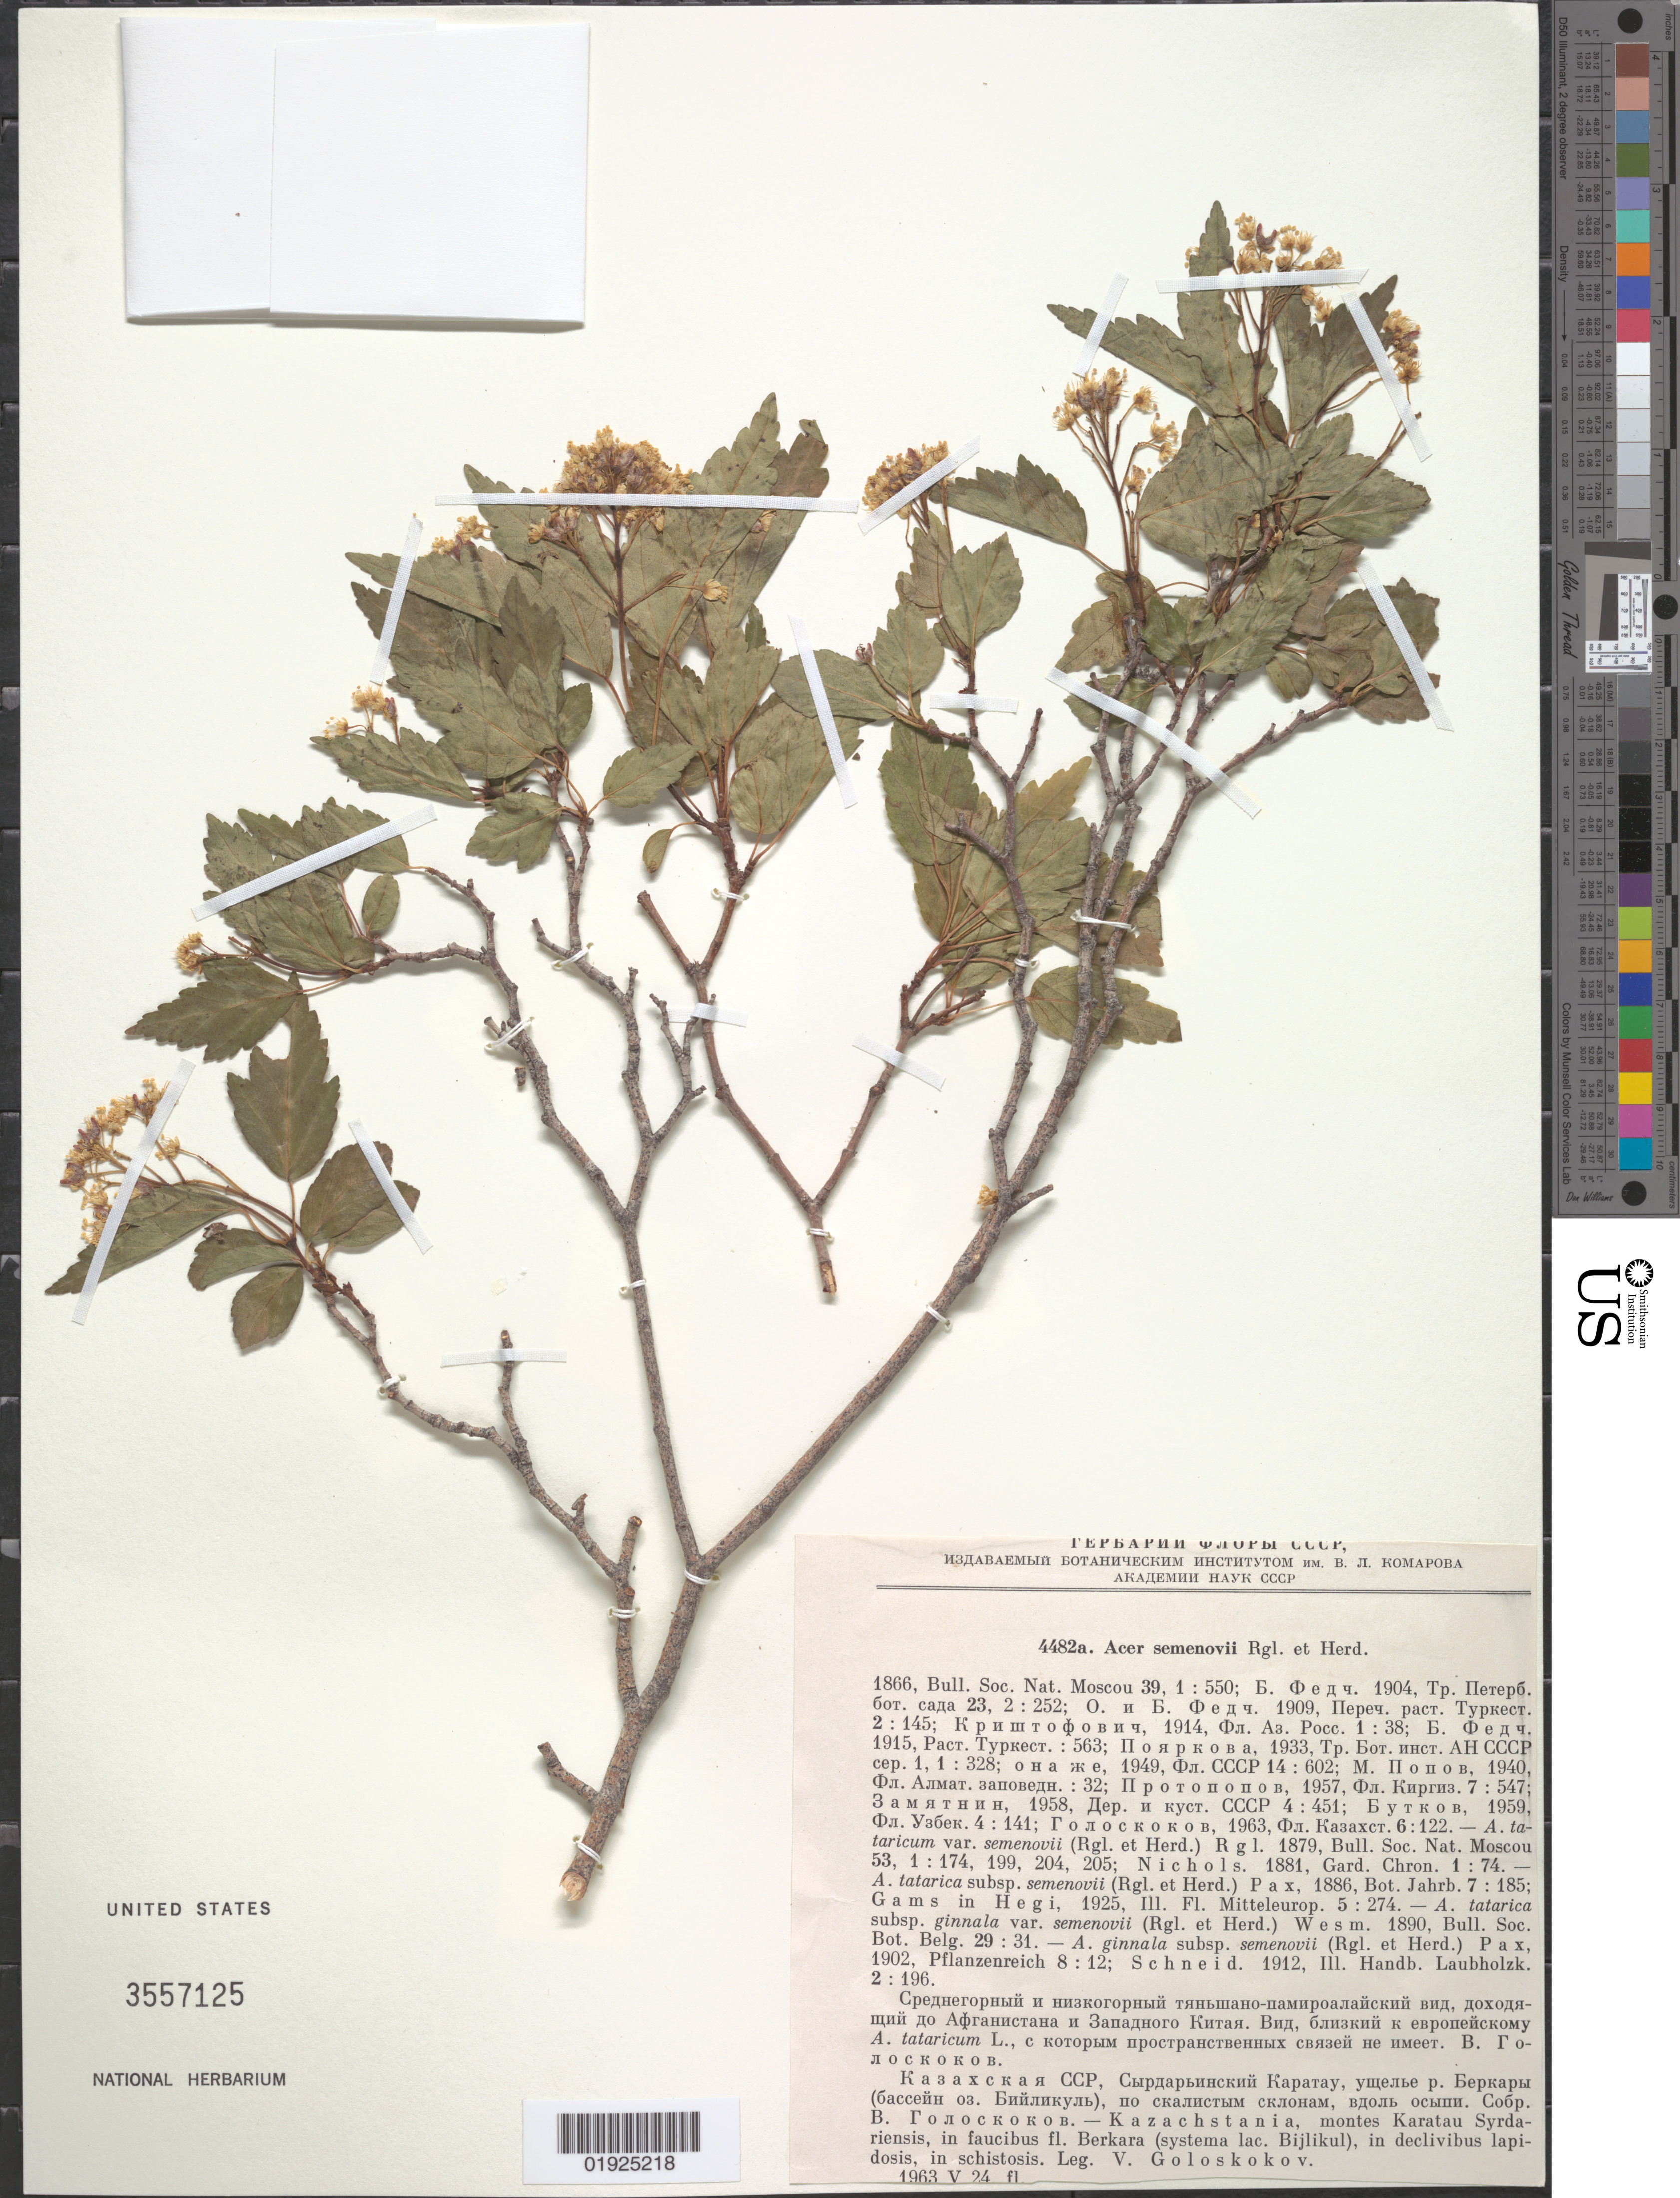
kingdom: Plantae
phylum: Tracheophyta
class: Magnoliopsida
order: Sapindales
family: Sapindaceae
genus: Acer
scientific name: Acer semenovii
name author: Regel & Herder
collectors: V. P. Goloskokov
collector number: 4482a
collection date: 1963-05-24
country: Kazakhstan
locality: Lake Balkash basin, on rocky slope along Talas River (Syr Darya & Kara Tau)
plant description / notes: Label written in foreign language and not readable.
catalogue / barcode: US 3557125